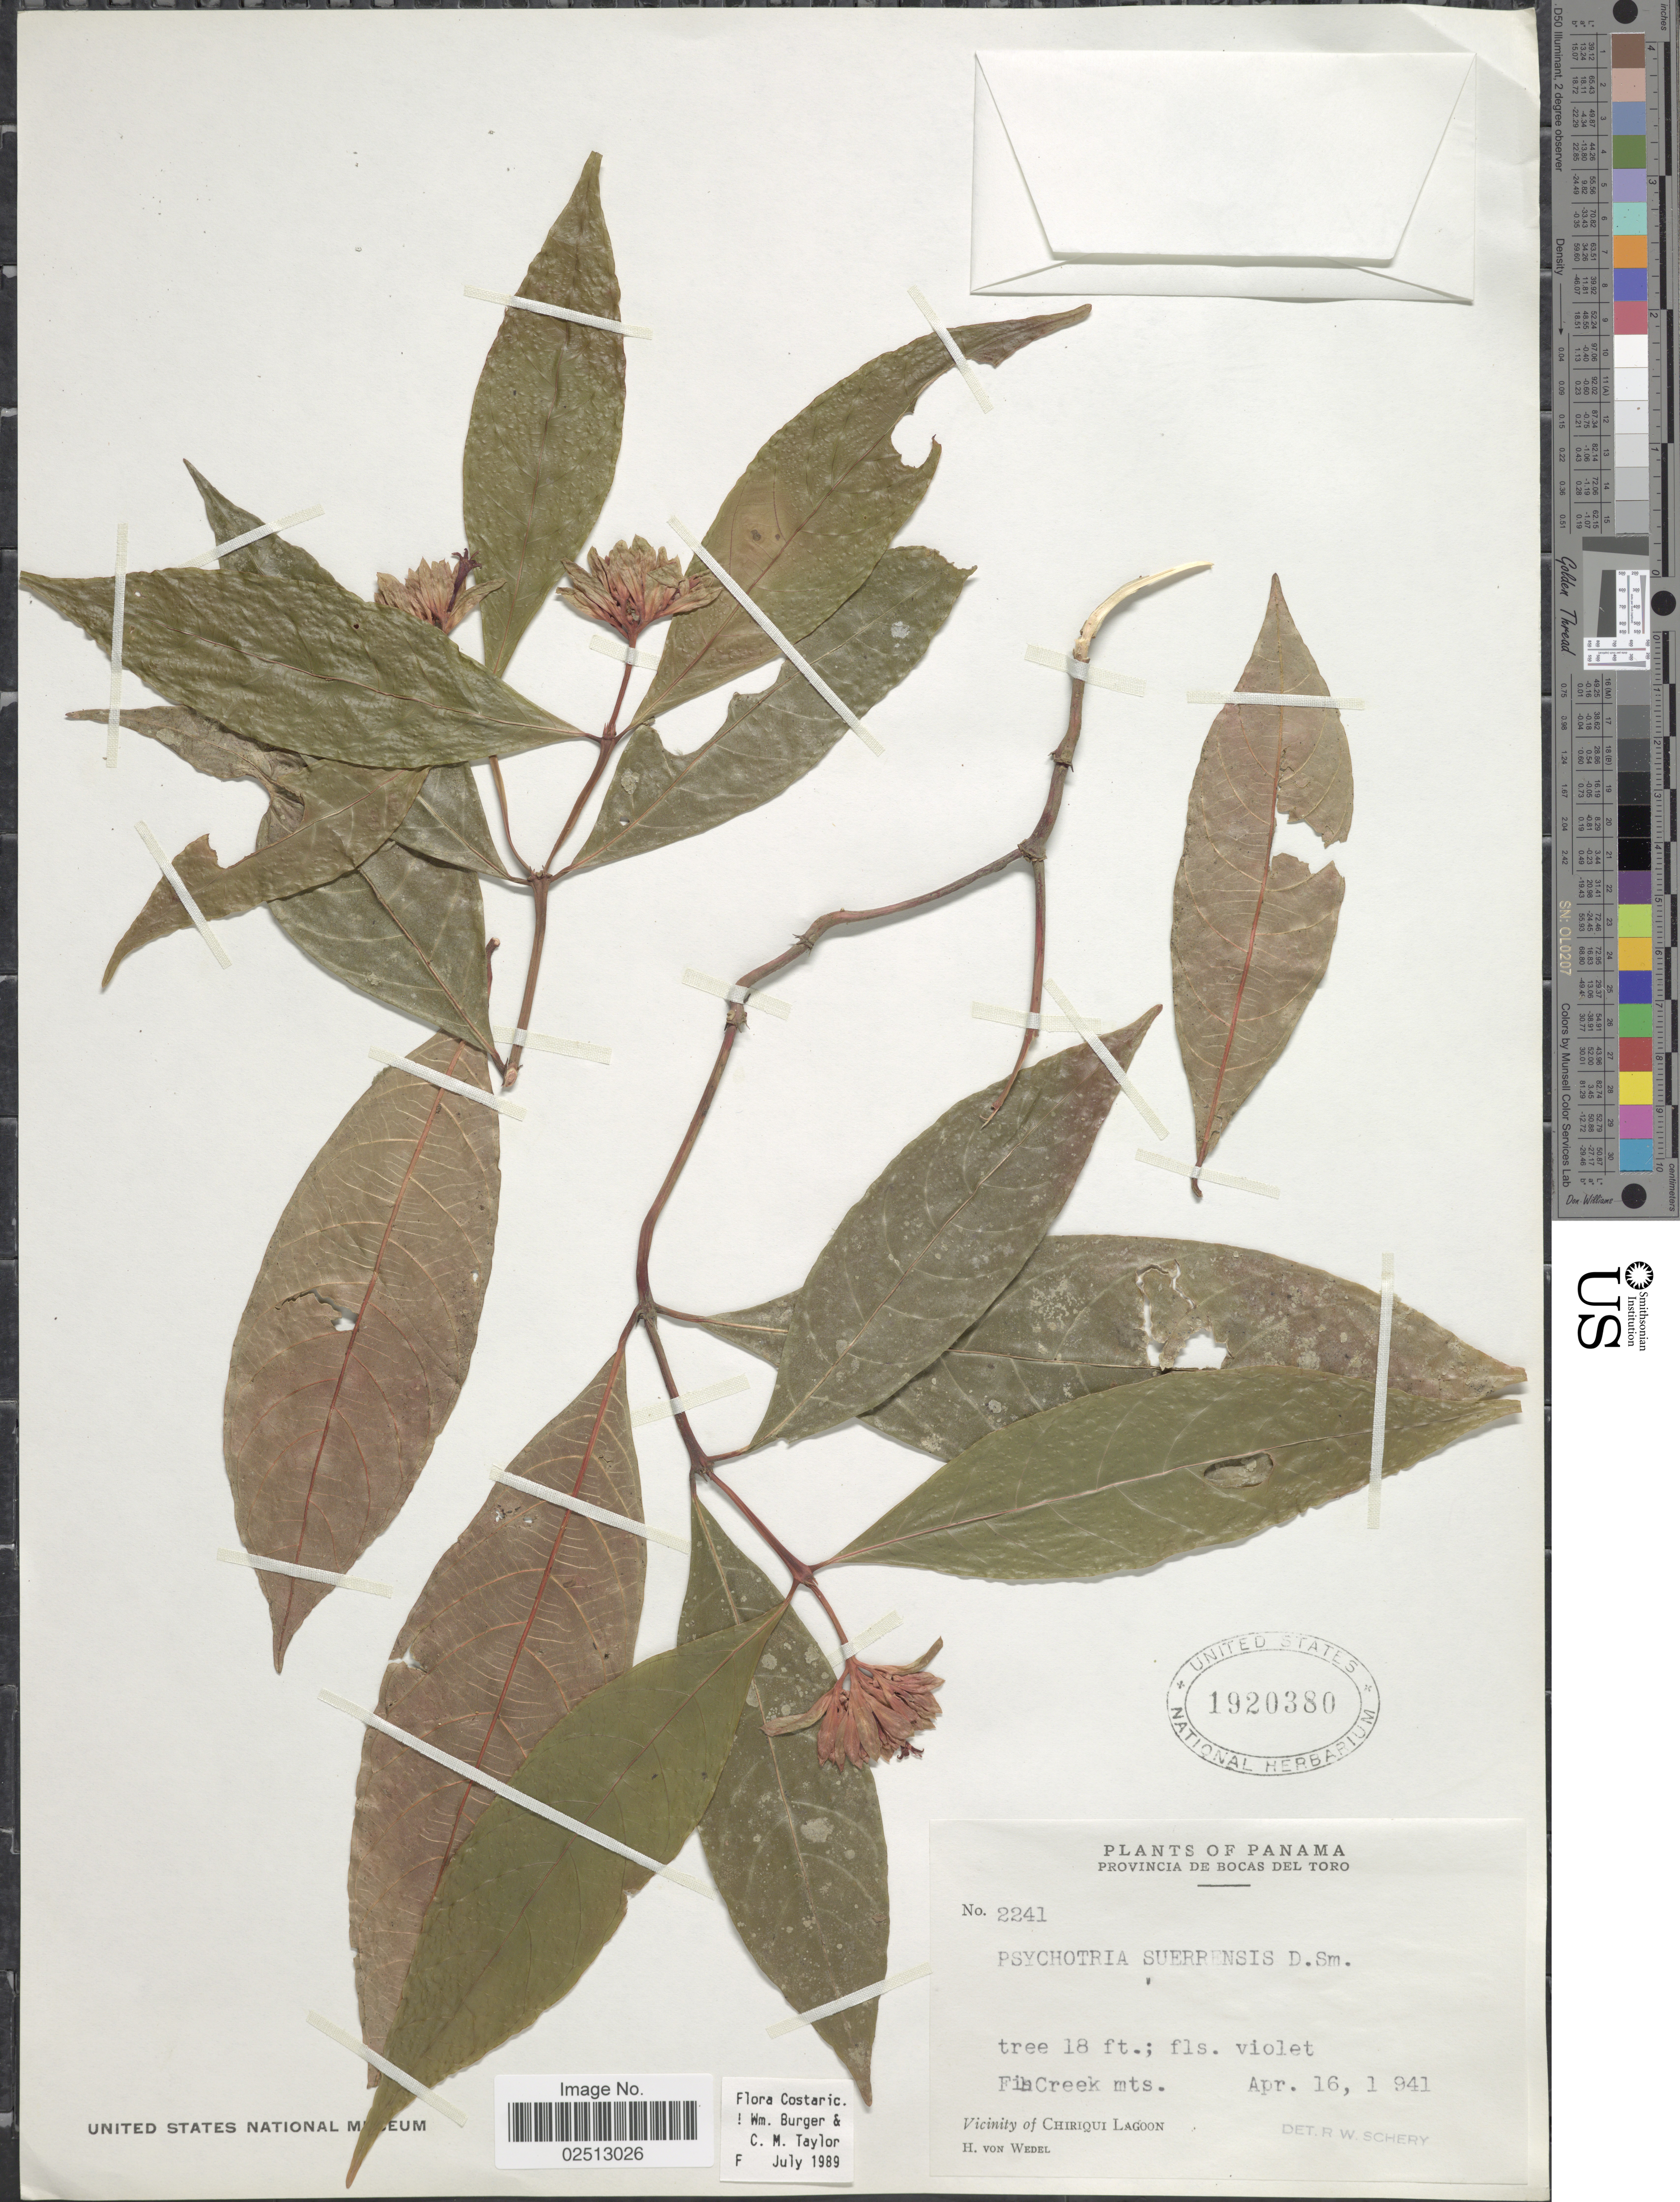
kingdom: Plantae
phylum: Tracheophyta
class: Magnoliopsida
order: Gentianales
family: Rubiaceae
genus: Psychotria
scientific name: Psychotria suerrensis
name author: Donn. Sm.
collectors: H. von Wedel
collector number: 2241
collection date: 1941-04-16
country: Panama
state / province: Bocas del Toro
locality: Provincia de Bocal del Toro. Fin Creek mts. Vicinity of Chiriqui Lagoon.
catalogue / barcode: US 1920380